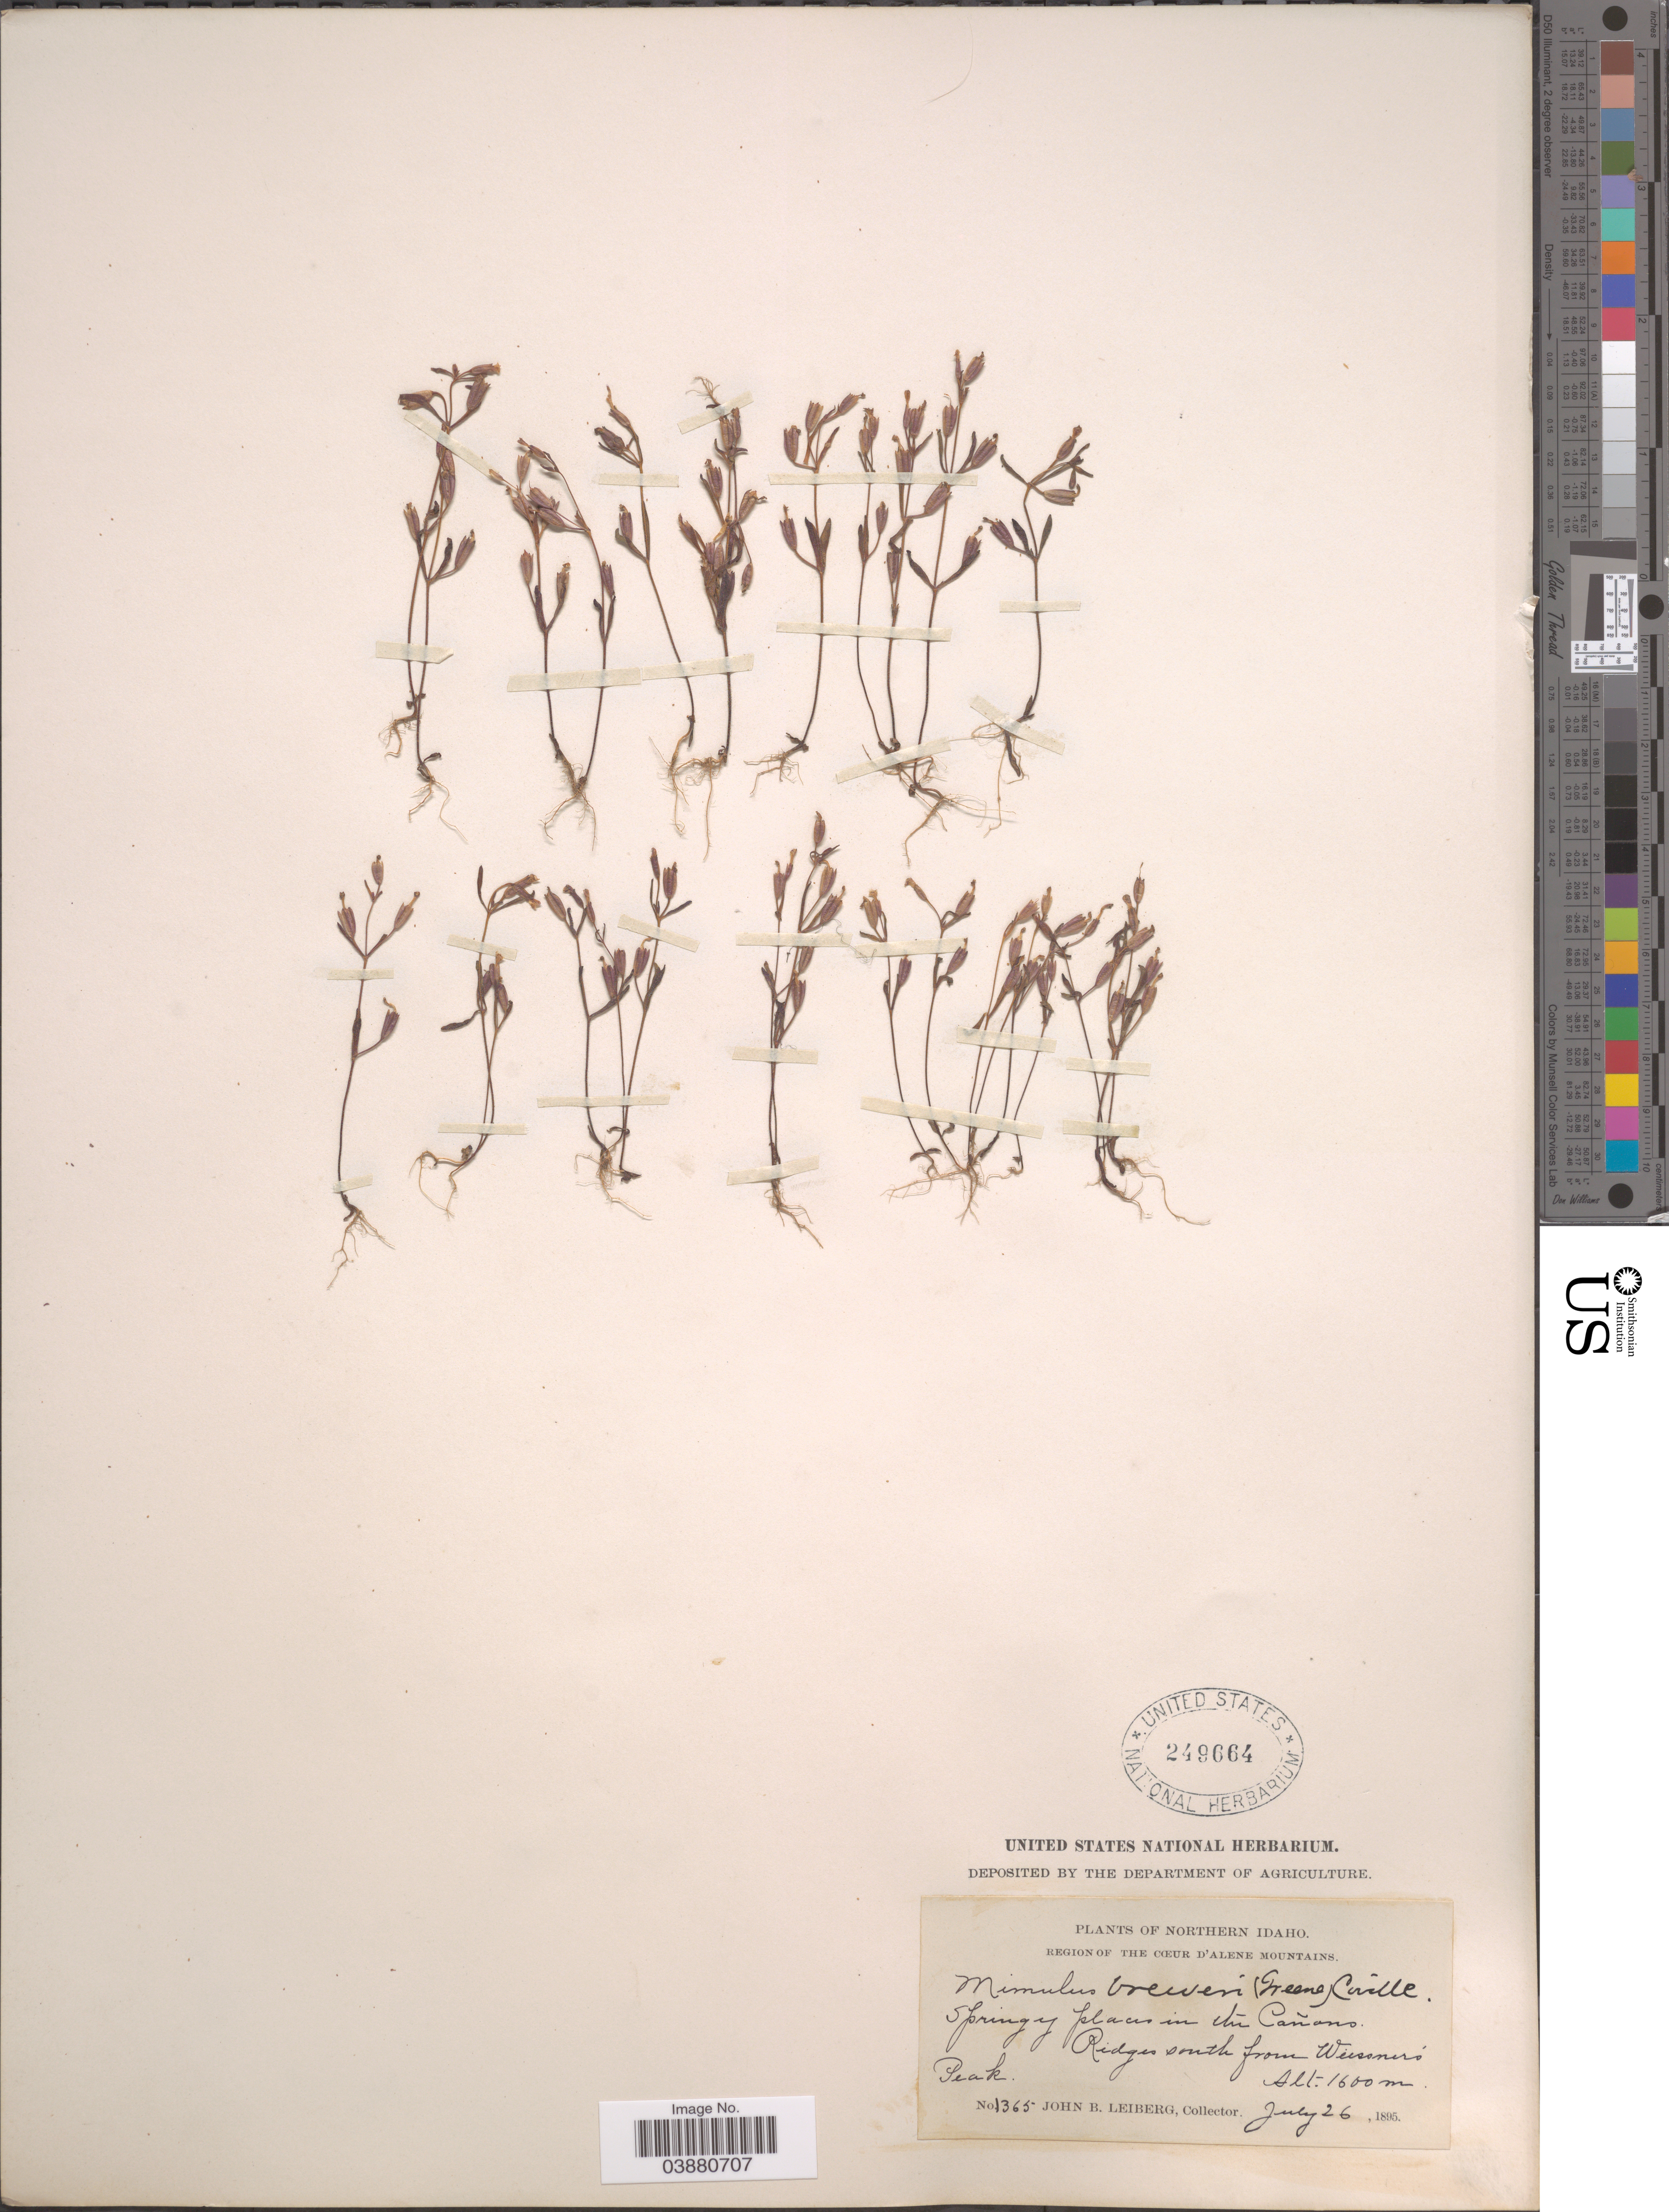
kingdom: Plantae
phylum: Tracheophyta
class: Magnoliopsida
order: Lamiales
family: Phrymaceae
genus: Mimulus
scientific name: Mimulus breweri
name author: (Greene) Coville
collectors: J. B. Leiberg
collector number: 1365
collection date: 1895-07-26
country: United States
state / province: Idaho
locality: Northern Idaho. Region of the Cœur d'Alene Mountains. Springy places in the Cañons. Ridges south from Wiessner's.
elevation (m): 1600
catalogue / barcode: US 249664